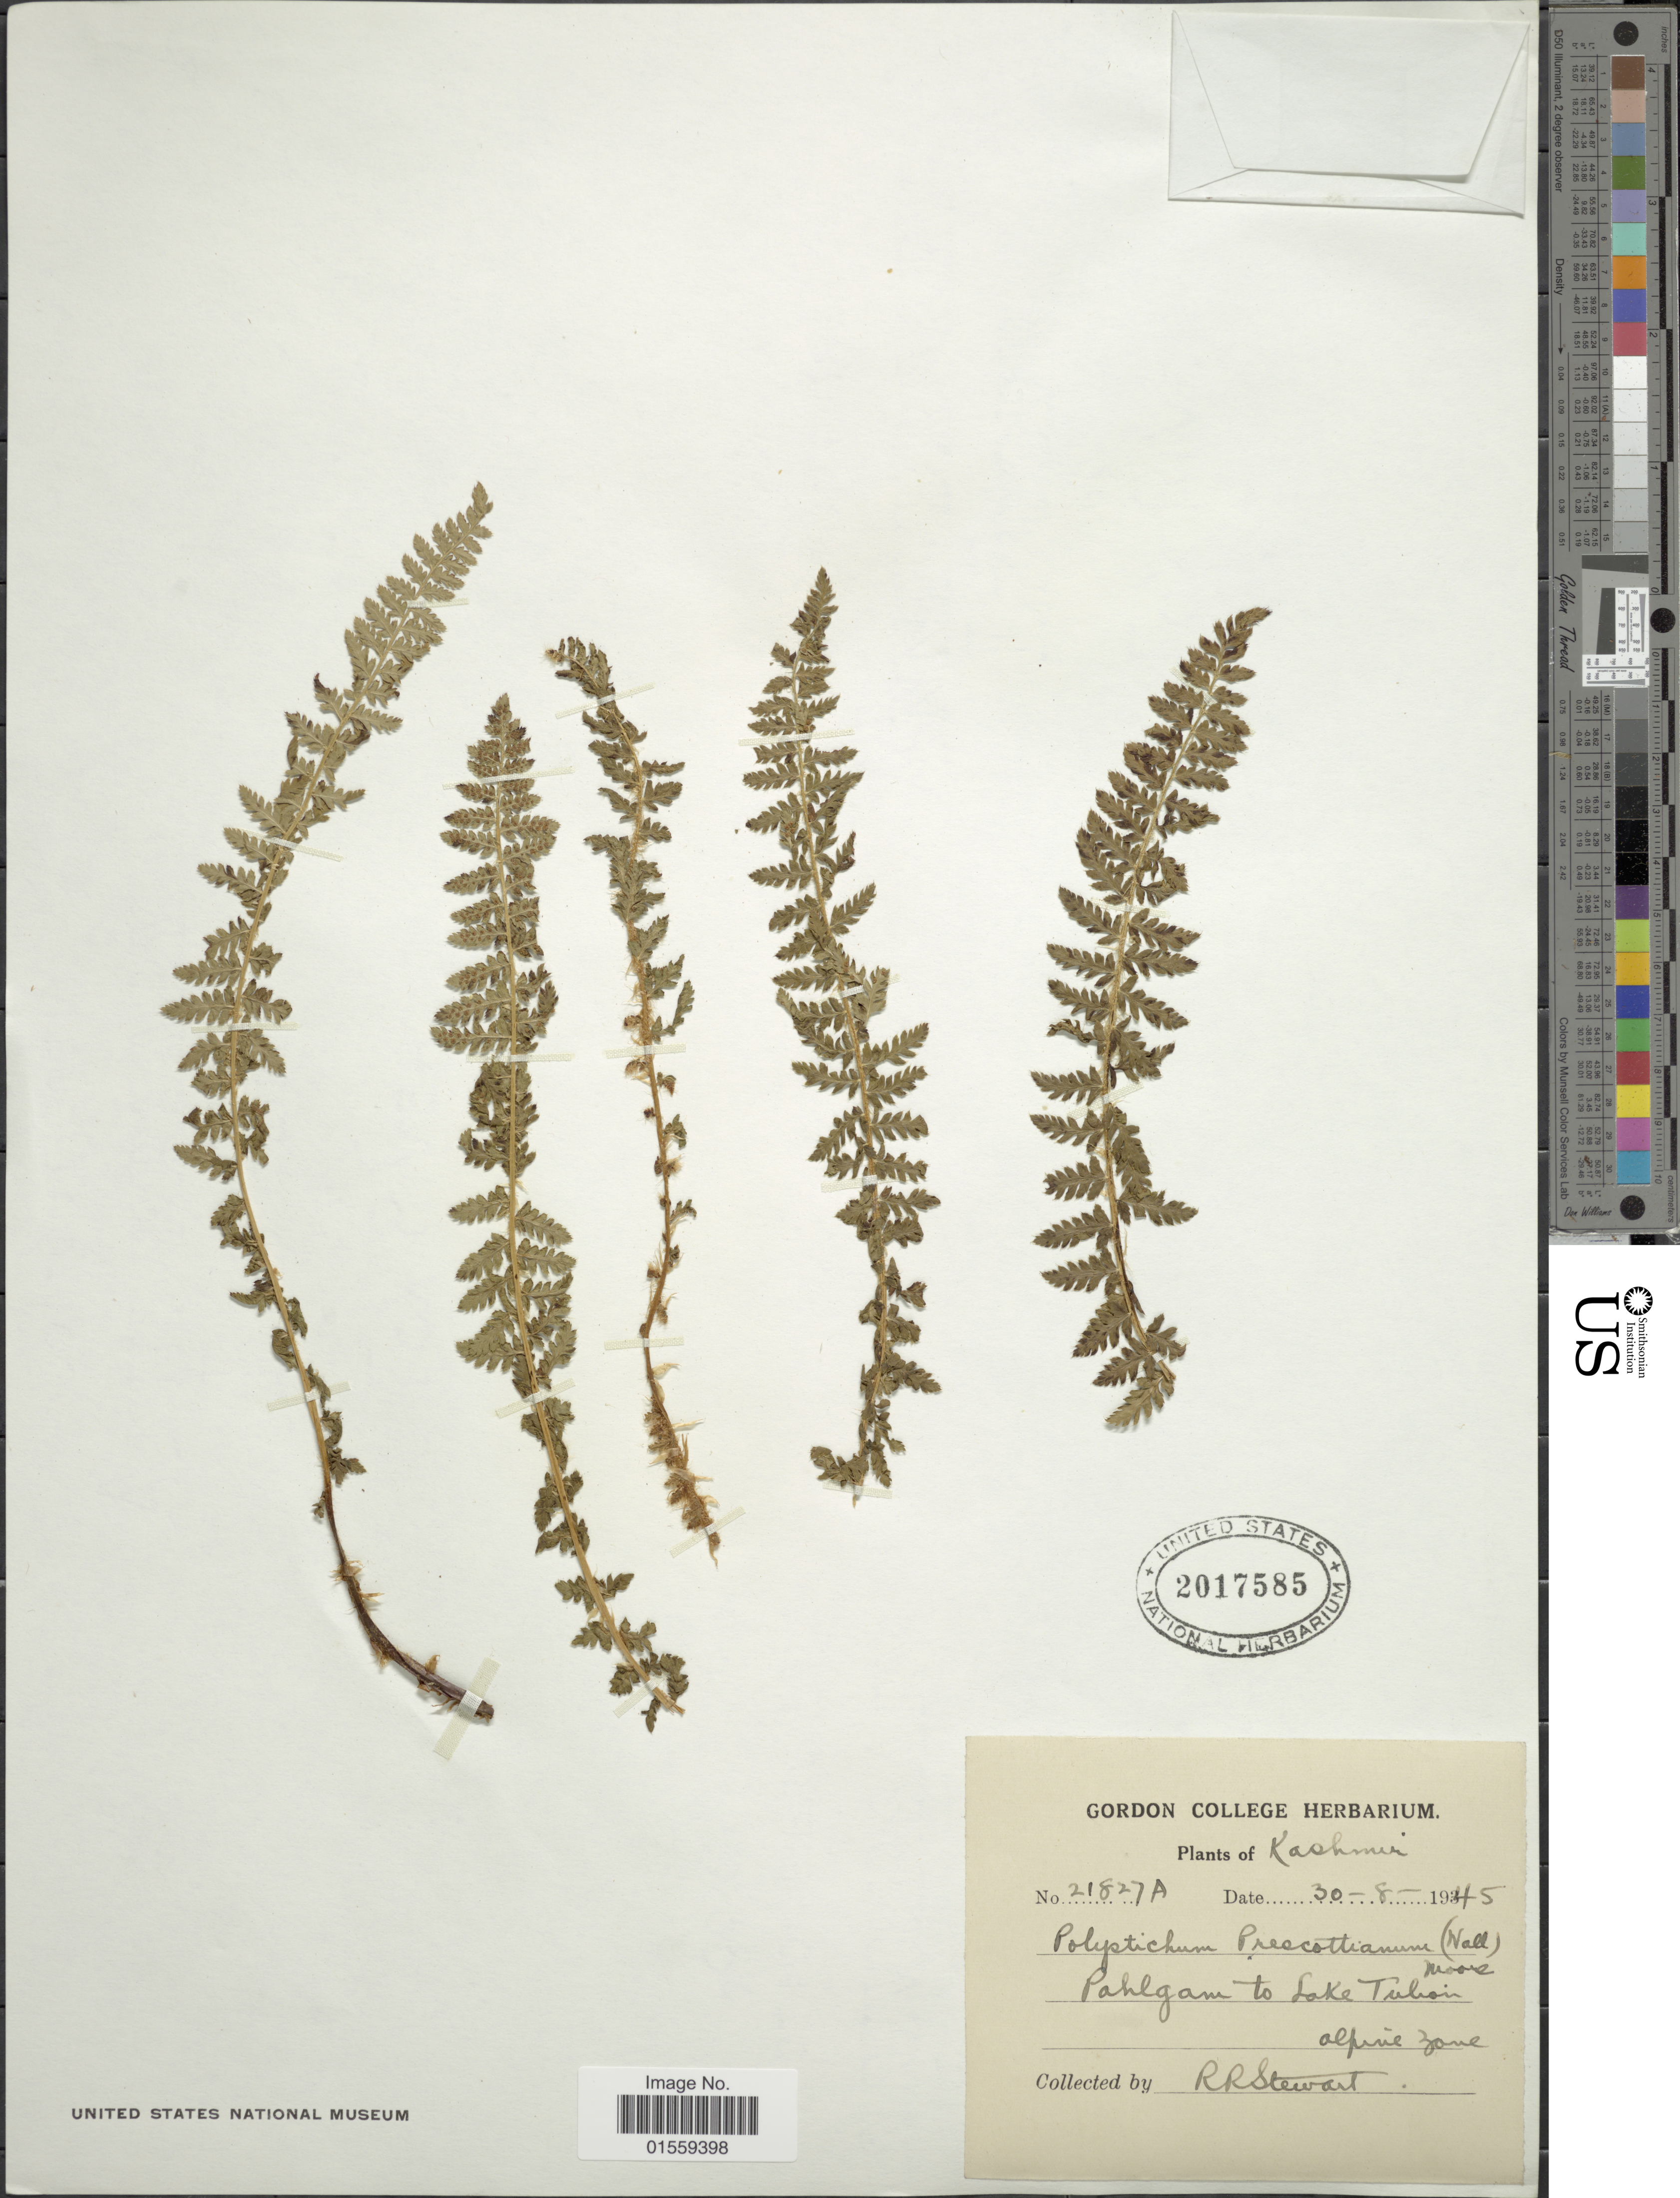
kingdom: Plantae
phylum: Tracheophyta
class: Polypodiopsida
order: Polypodiales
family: Dryopteridaceae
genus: Polystichum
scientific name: Polystichum prescottianum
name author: (Wall. ex Mett.) T. Moore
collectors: R. R. Stewart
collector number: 21827A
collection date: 1945-08-30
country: India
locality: Kashmir, Pahlgam to Lake Tulion, alpine zone.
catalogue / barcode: US 2017585